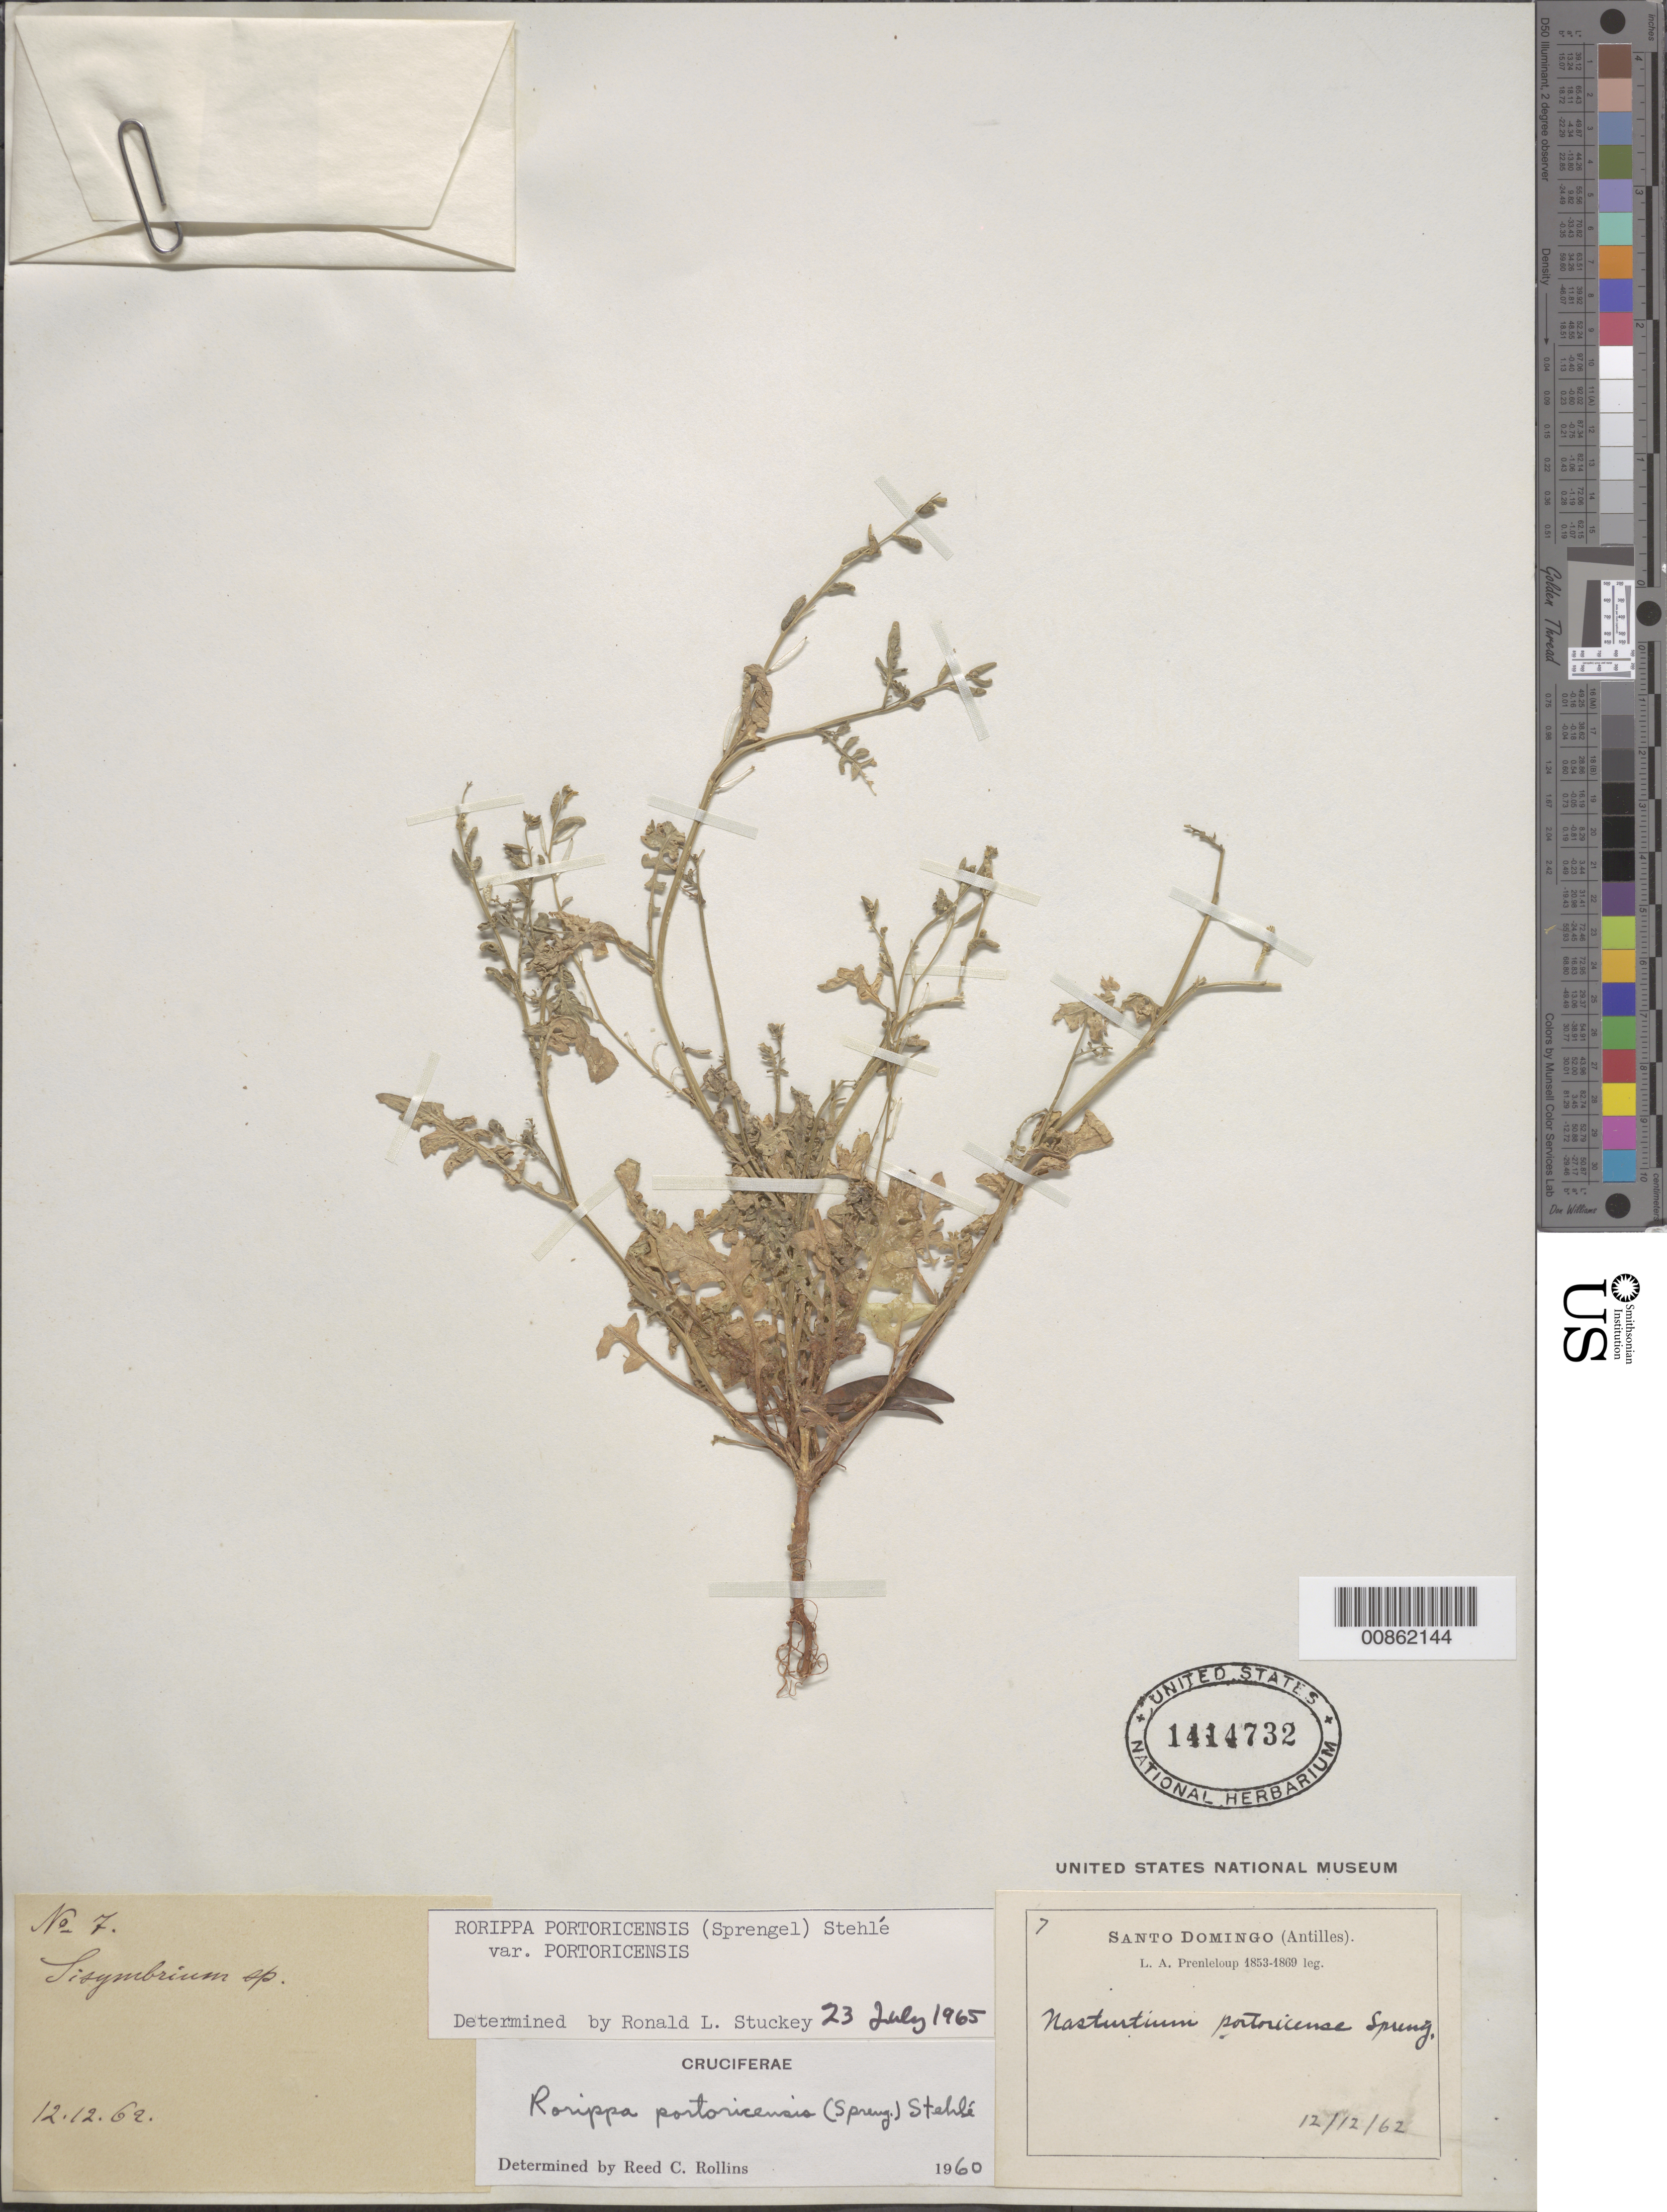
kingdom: Plantae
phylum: Tracheophyta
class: Magnoliopsida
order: Brassicales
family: Brassicaceae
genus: Rorippa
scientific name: Rorippa portoricensis var. portoricensis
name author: (Spreng.) Stehlé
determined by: Stuckey, R. L.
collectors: L. Prenleloup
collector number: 7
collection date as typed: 12 Dec 1862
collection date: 1862-12-12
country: Dominican Republic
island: Hispaniola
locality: Dominican Republic.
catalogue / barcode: US 1414732